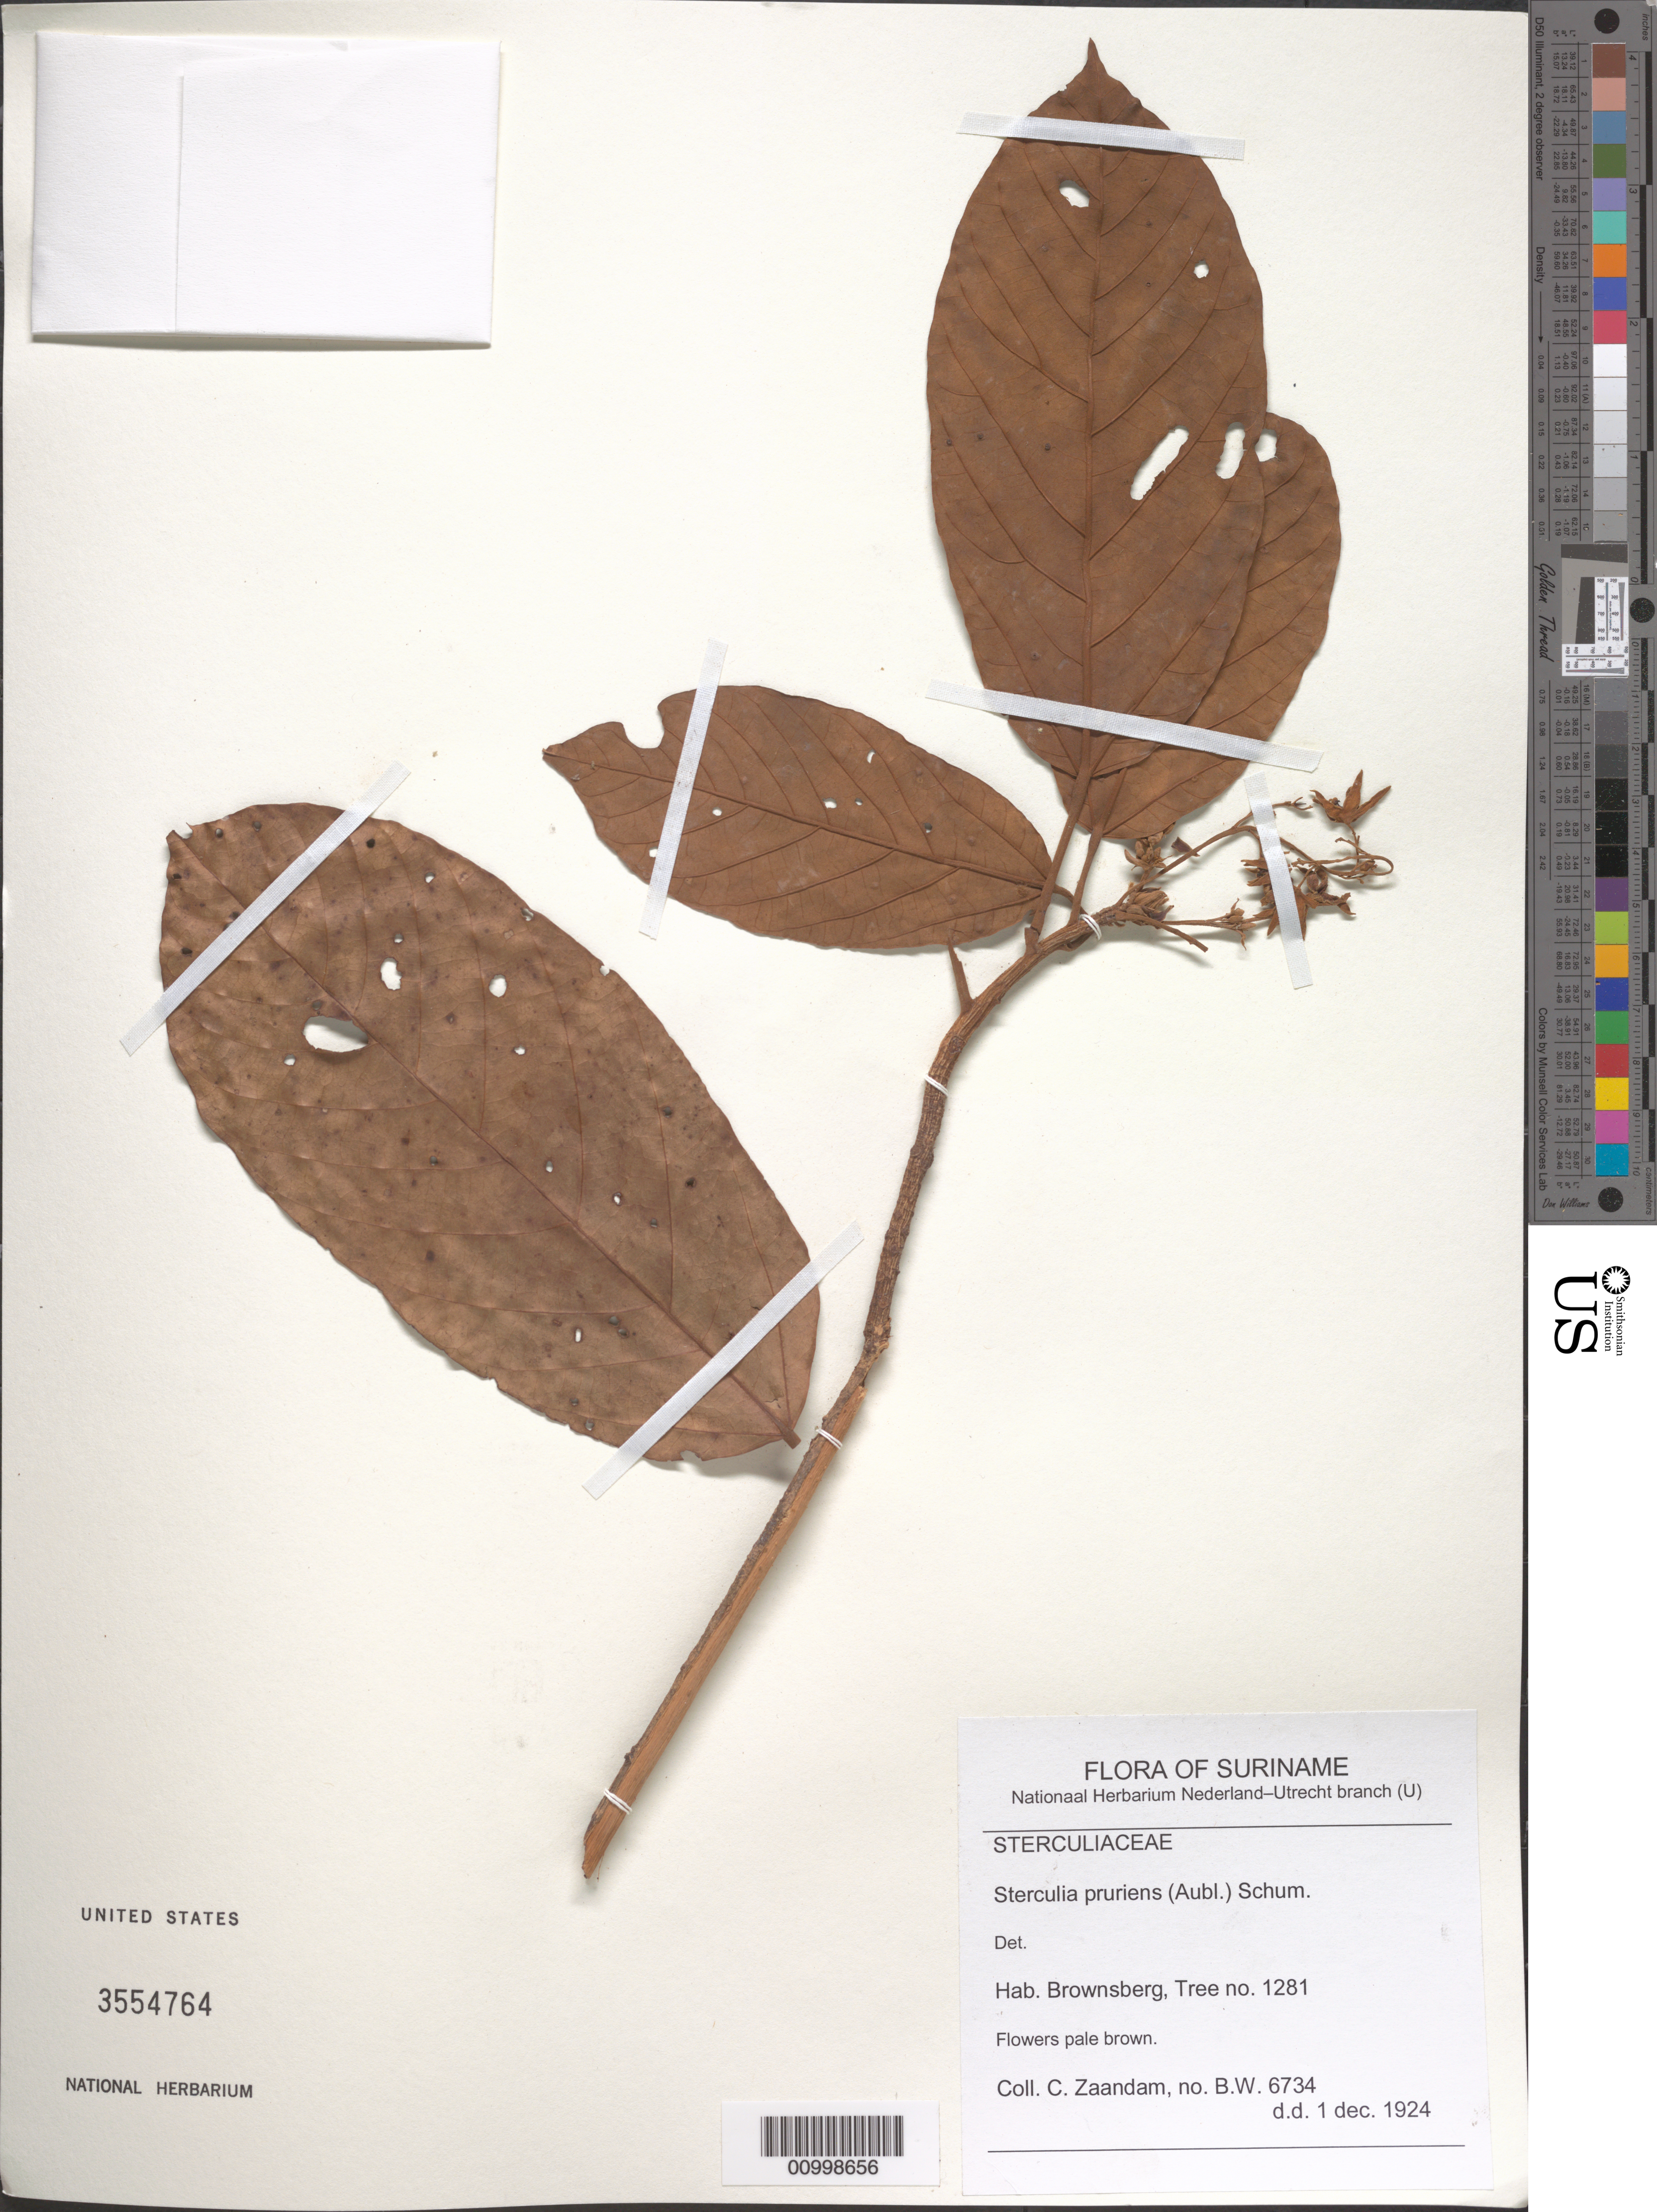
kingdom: Plantae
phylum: Tracheophyta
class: Magnoliopsida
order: Malvales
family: Malvaceae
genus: Sterculia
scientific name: Sterculia pruriens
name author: (Aubl.) K. Schum.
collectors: C. Zaandam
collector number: BW 6734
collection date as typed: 1-Dec-24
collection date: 1924-12-01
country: Suriname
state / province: Brokopondo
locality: Brownsberg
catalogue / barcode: US 3554764